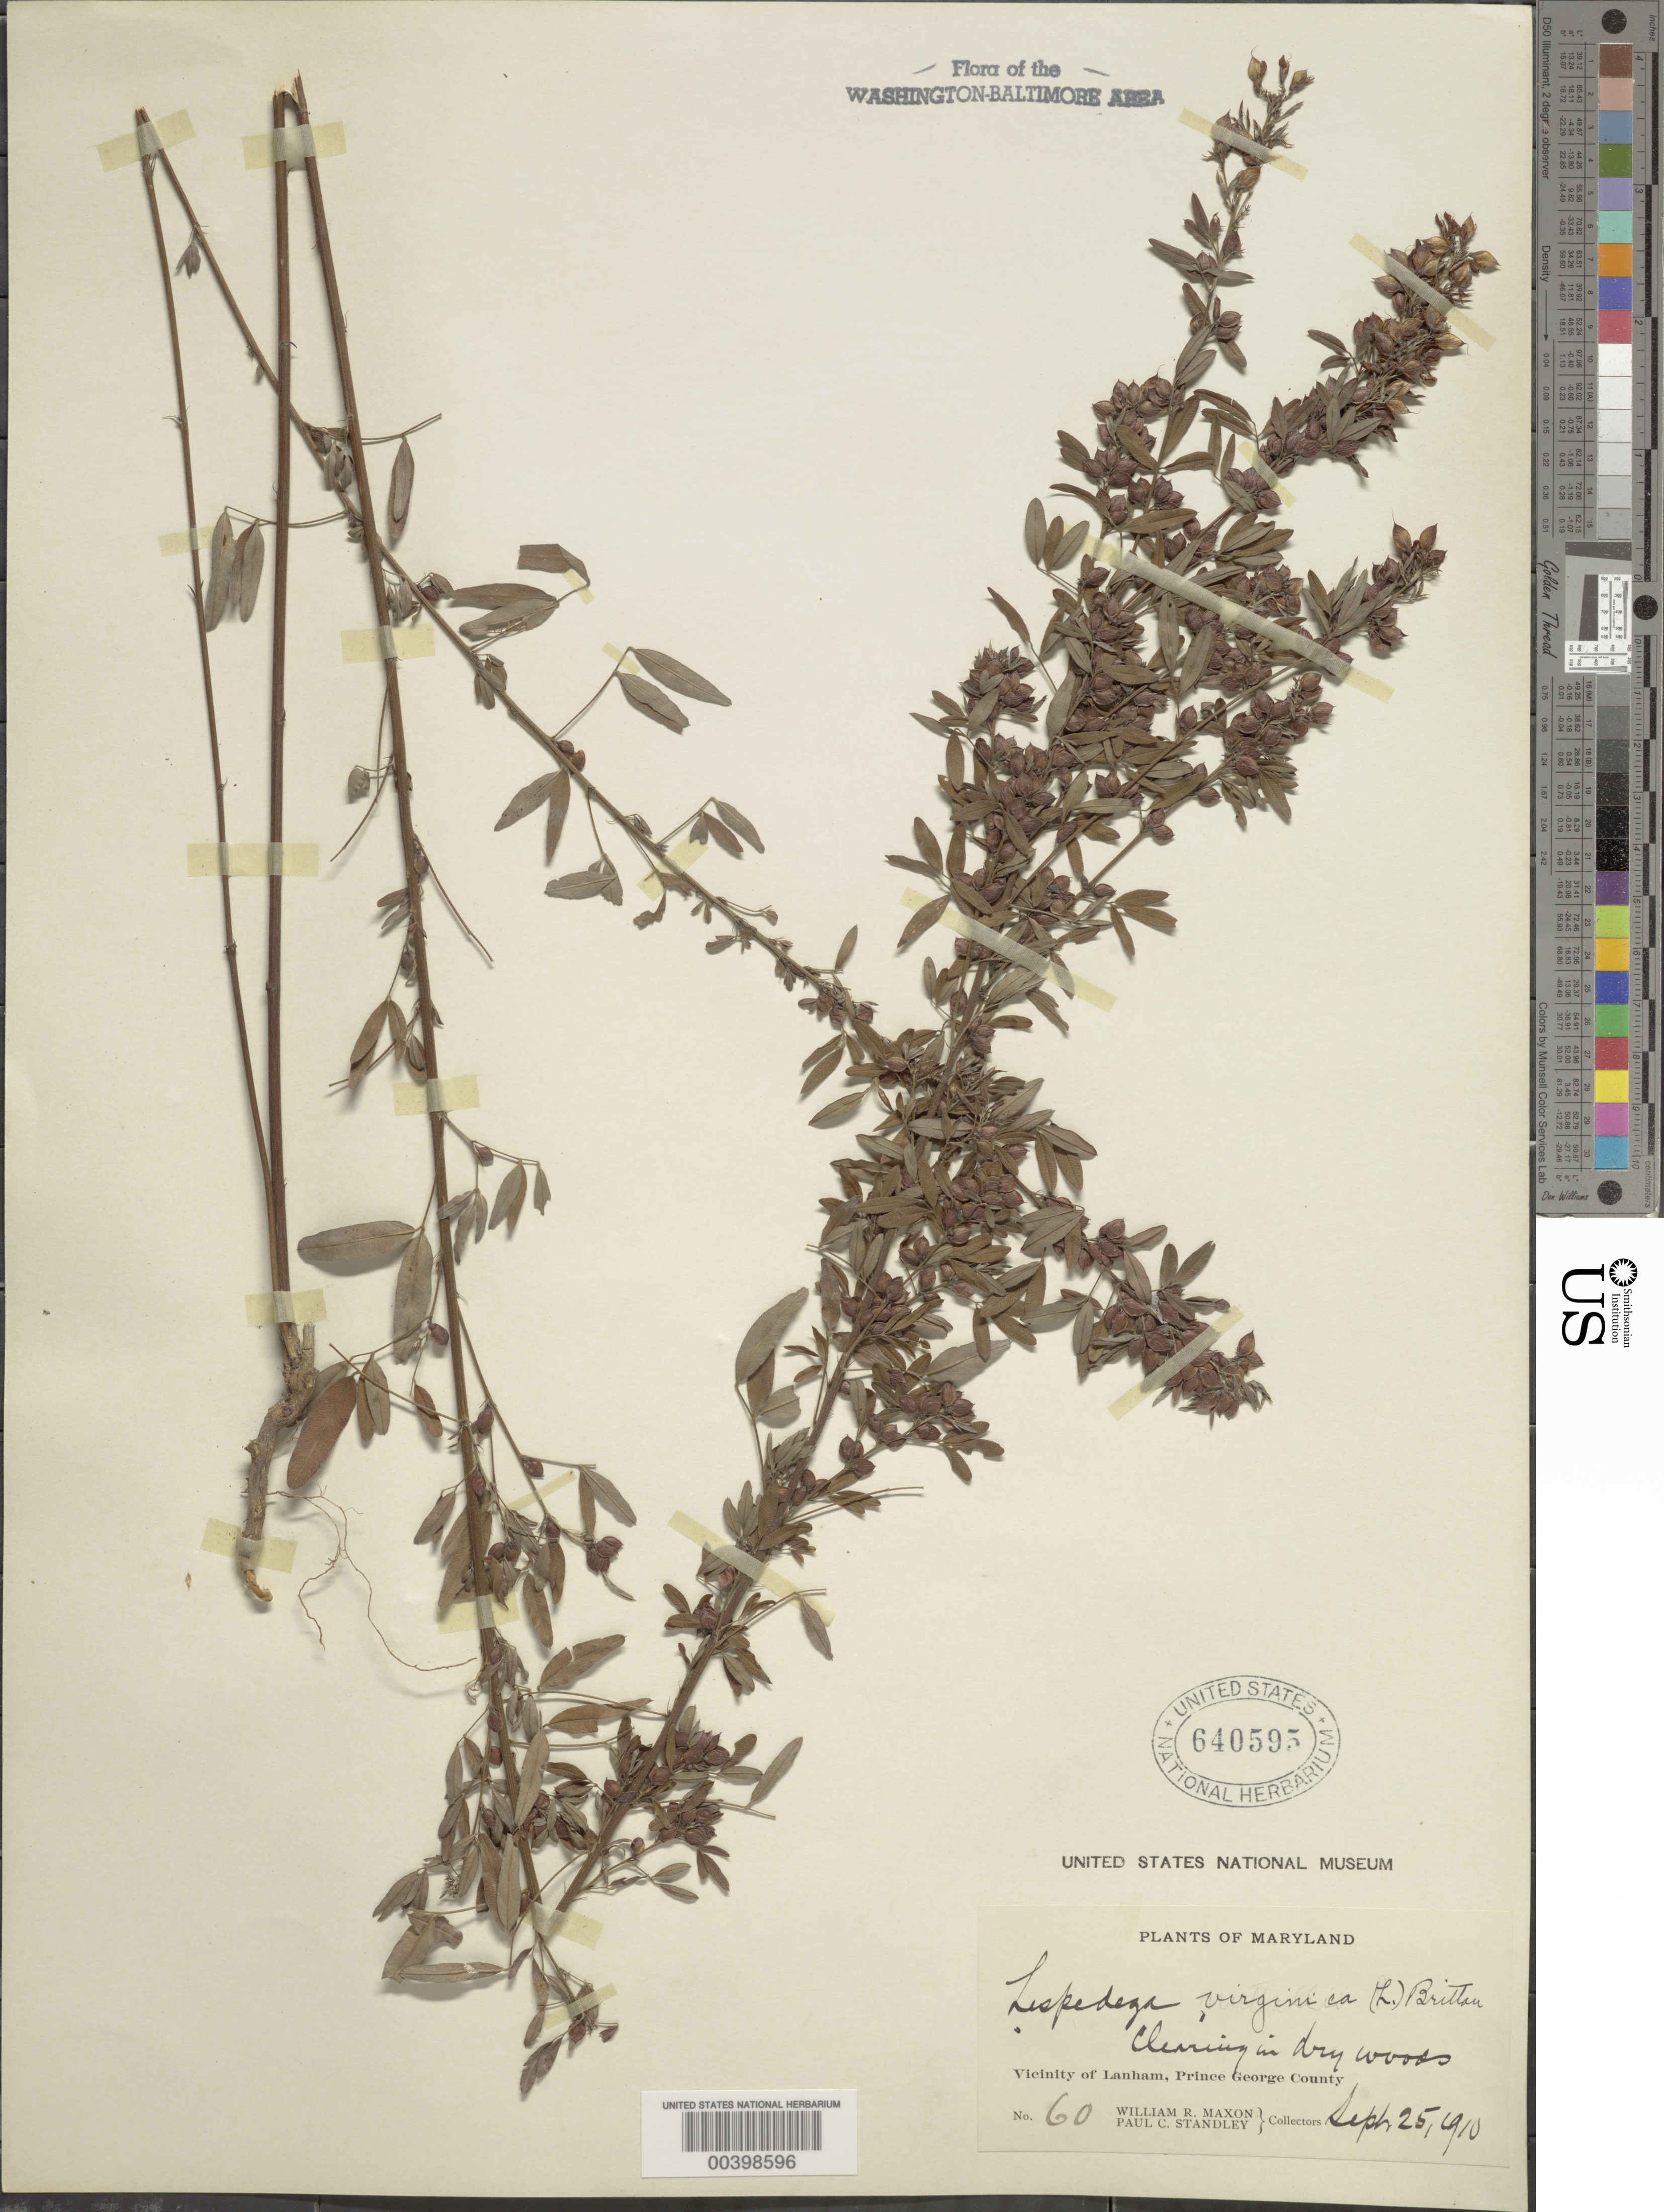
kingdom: Plantae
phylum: Tracheophyta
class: Magnoliopsida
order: Fabales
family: Fabaceae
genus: Lespedeza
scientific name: Lespedeza virginica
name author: (L.) Britton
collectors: W. R. Maxon & P. C. Standley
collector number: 60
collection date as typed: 25 Sep 1910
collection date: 1910-09-25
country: United States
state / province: Maryland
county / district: Prince George's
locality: Lanham vicinity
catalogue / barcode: US 640595